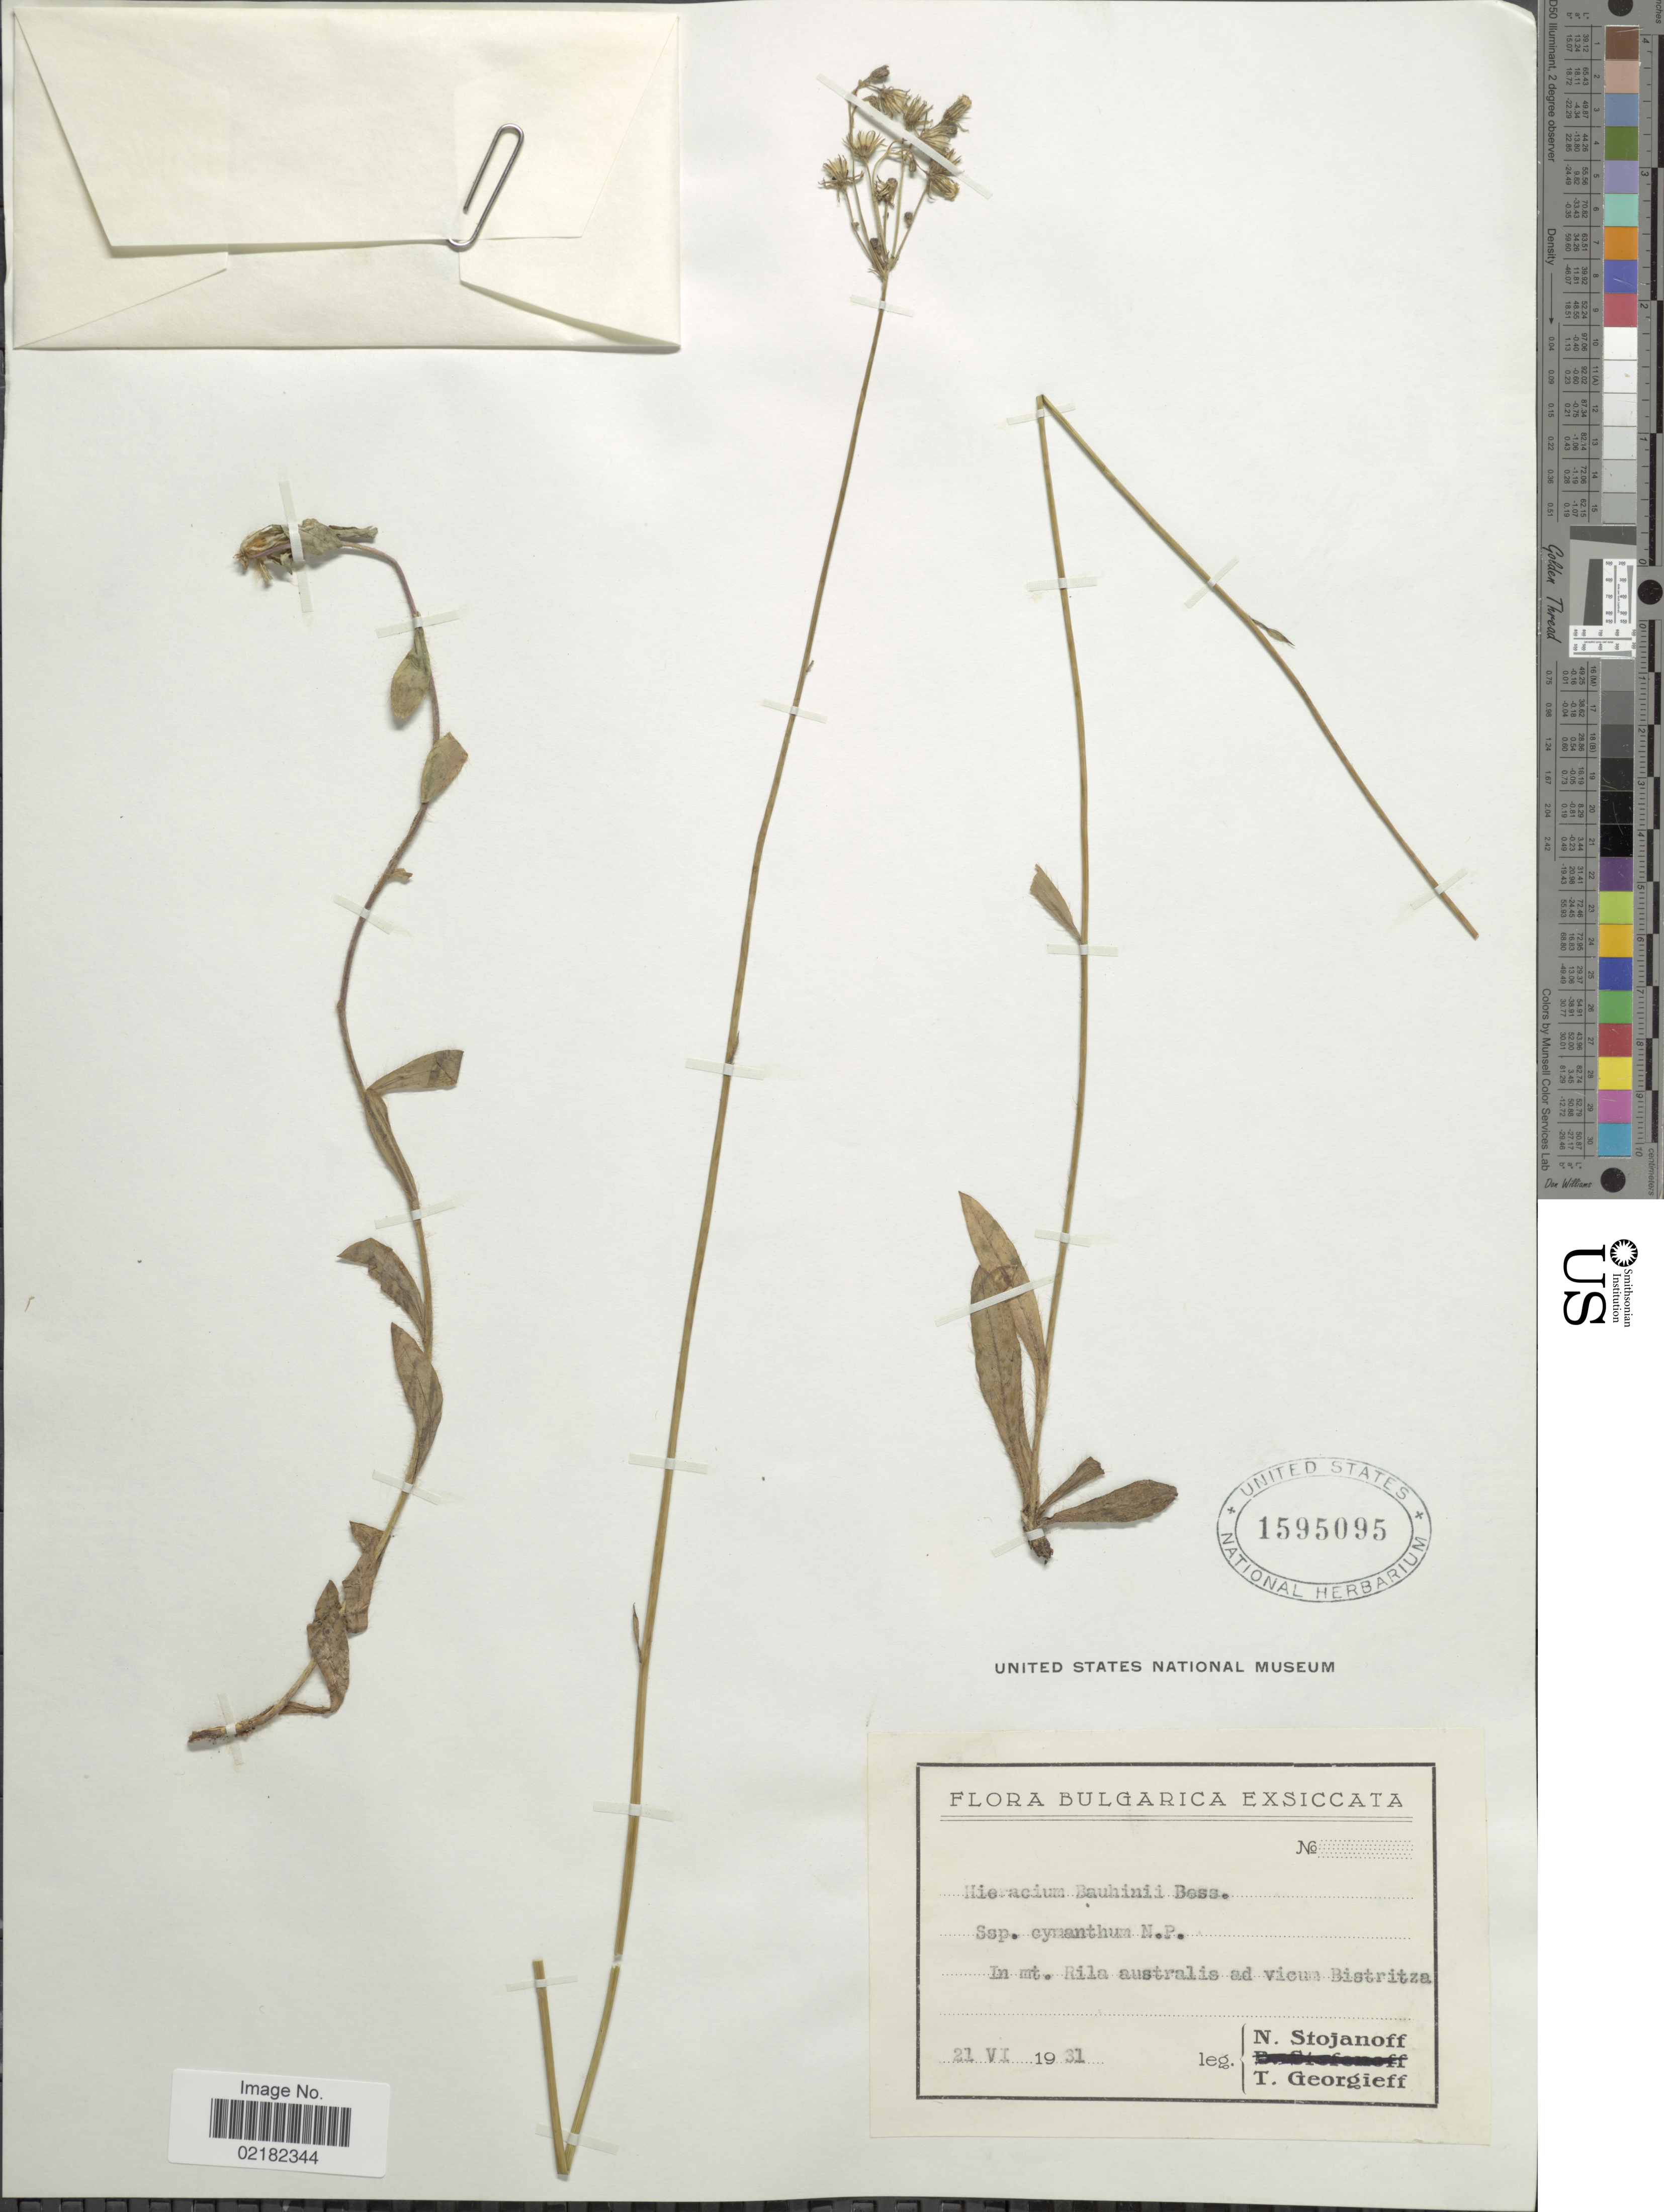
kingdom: Plantae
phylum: Tracheophyta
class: Magnoliopsida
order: Asterales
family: Asteraceae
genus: Hieracium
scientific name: Hieracium bauhini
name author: Schult.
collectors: N. Stojanoff & T. Georgieff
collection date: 1931-06-21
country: Bulgaria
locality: Bulgarica, In mt. Rila australis ad vicum Bistritza.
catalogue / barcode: US 1595095